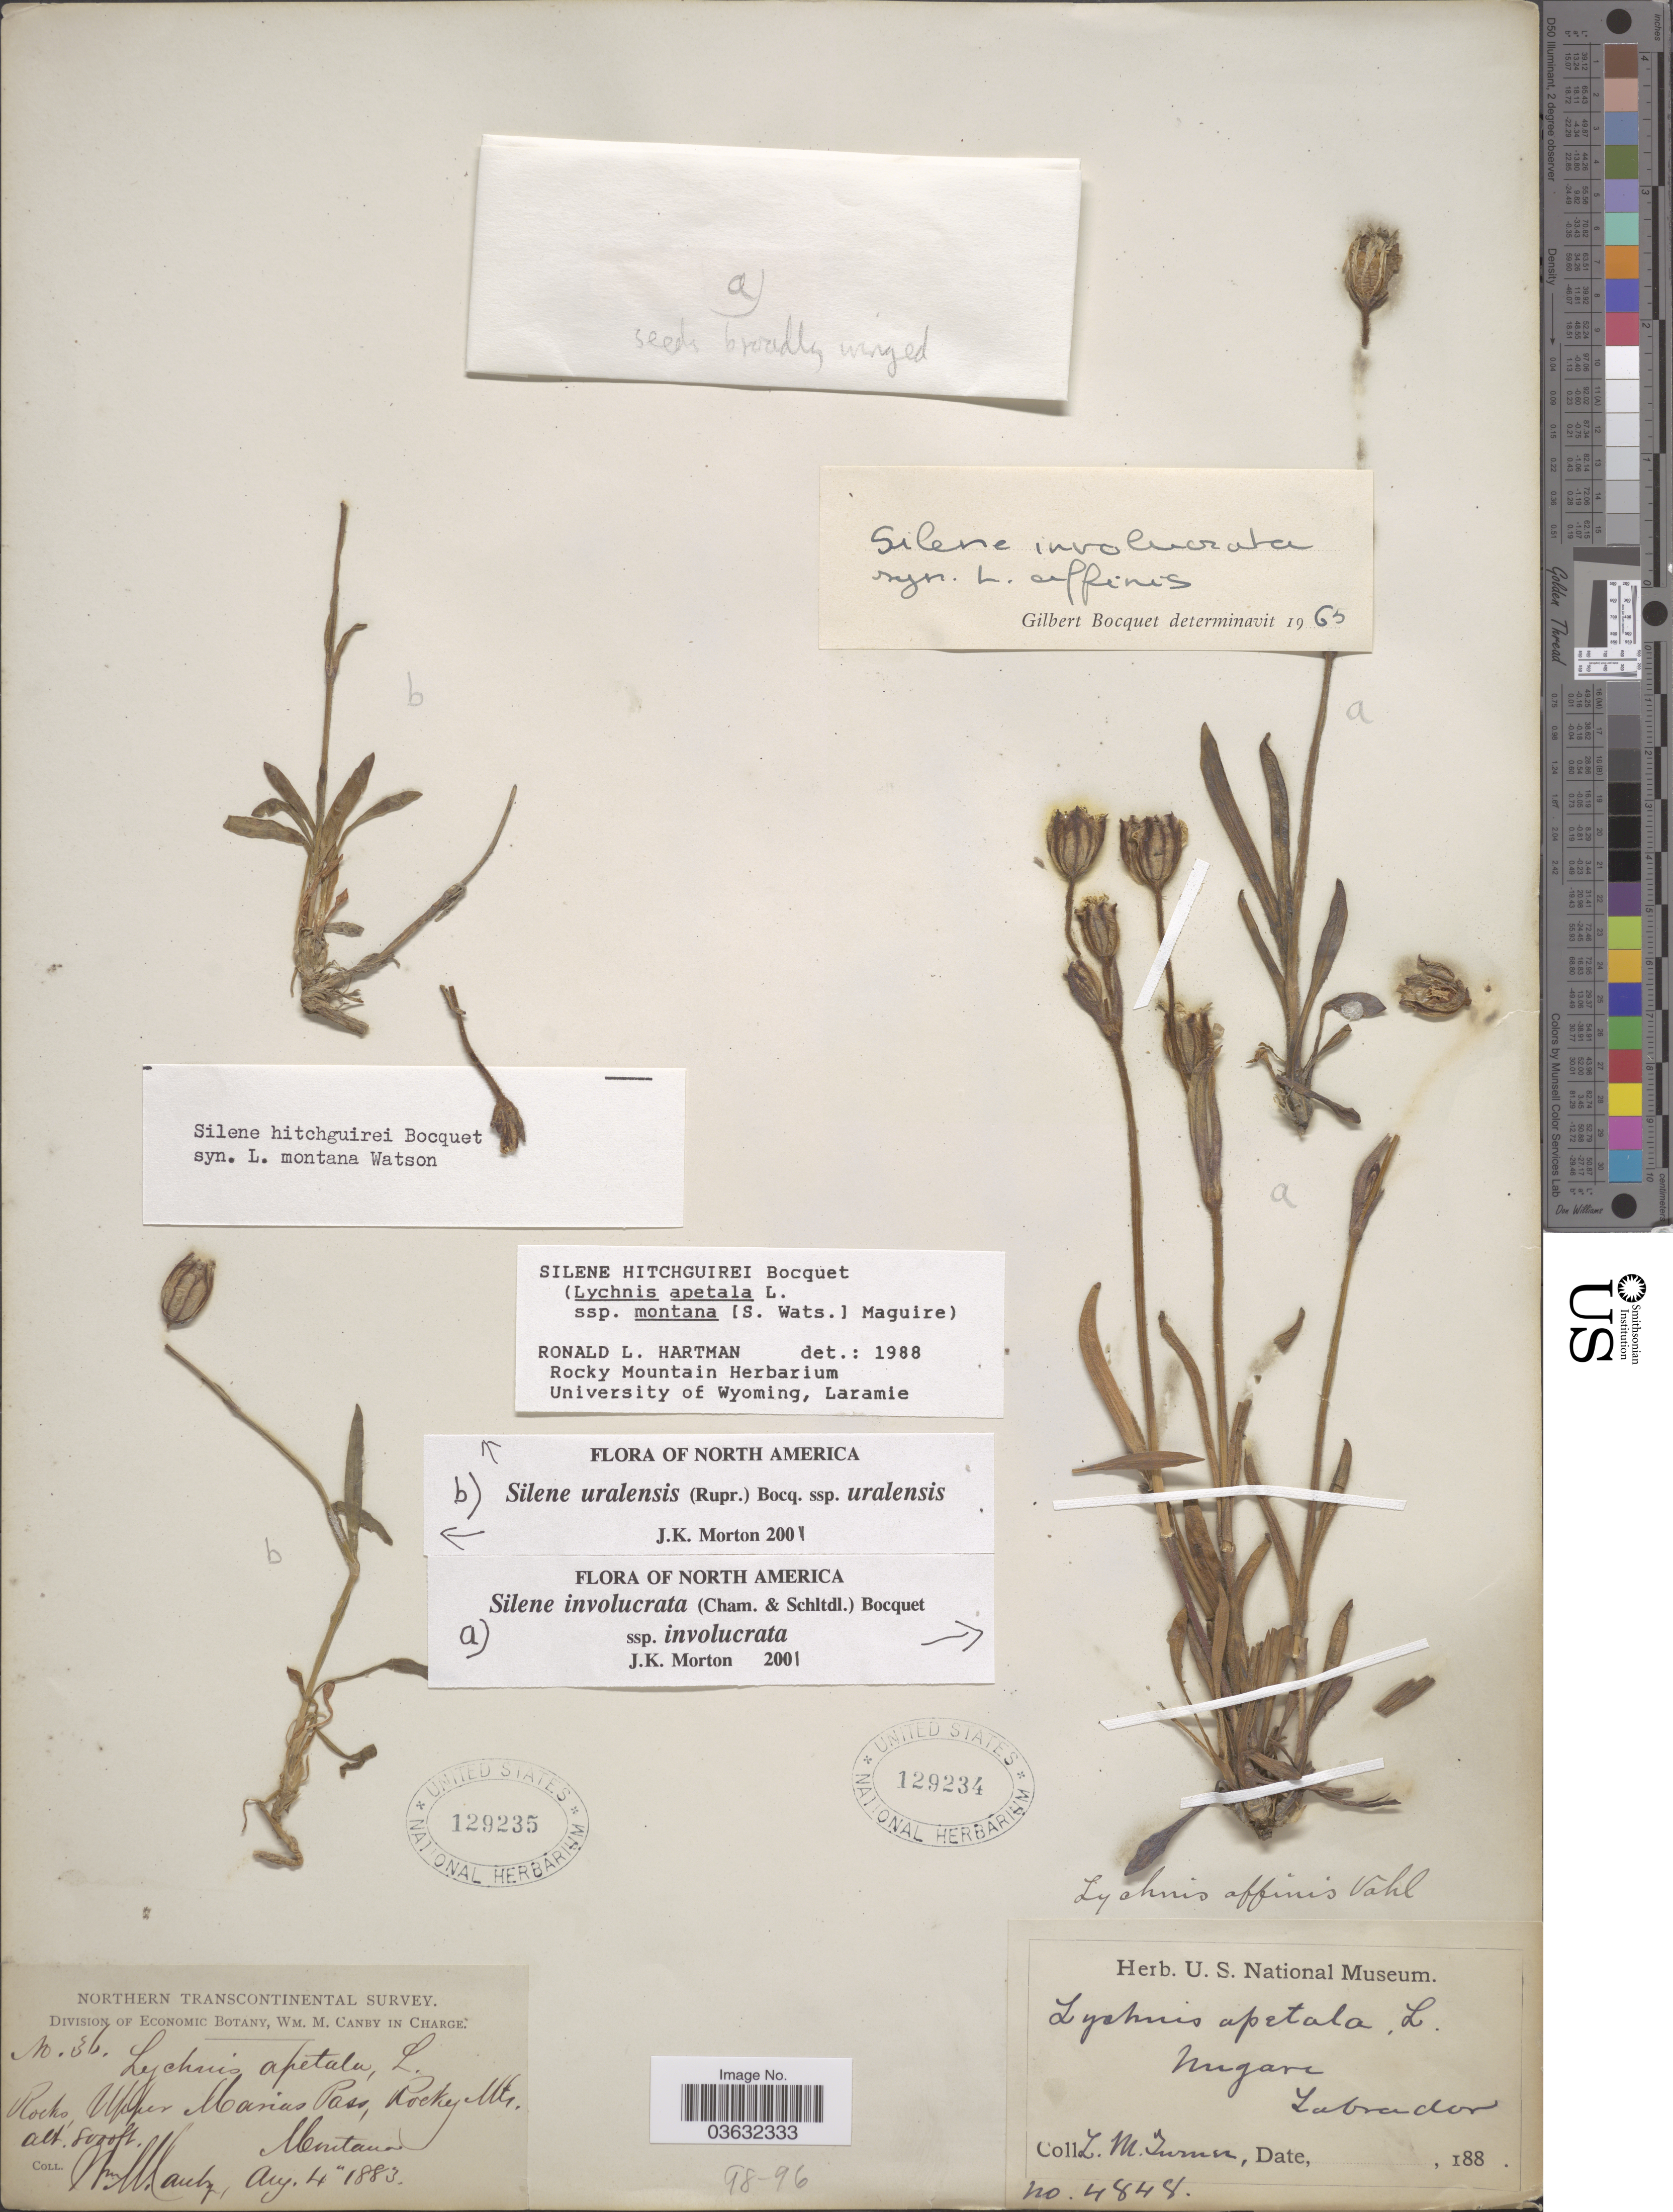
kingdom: Plantae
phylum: Tracheophyta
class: Magnoliopsida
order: Caryophyllales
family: Caryophyllaceae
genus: Silene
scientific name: Silene uralensis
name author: (Rupr.) Bocquet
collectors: W. Mantz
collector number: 36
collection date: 1883-08-04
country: United States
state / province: Montana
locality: Rocks, Upper Marias Pass, Rocky Mts.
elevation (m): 2438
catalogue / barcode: US 129235-2